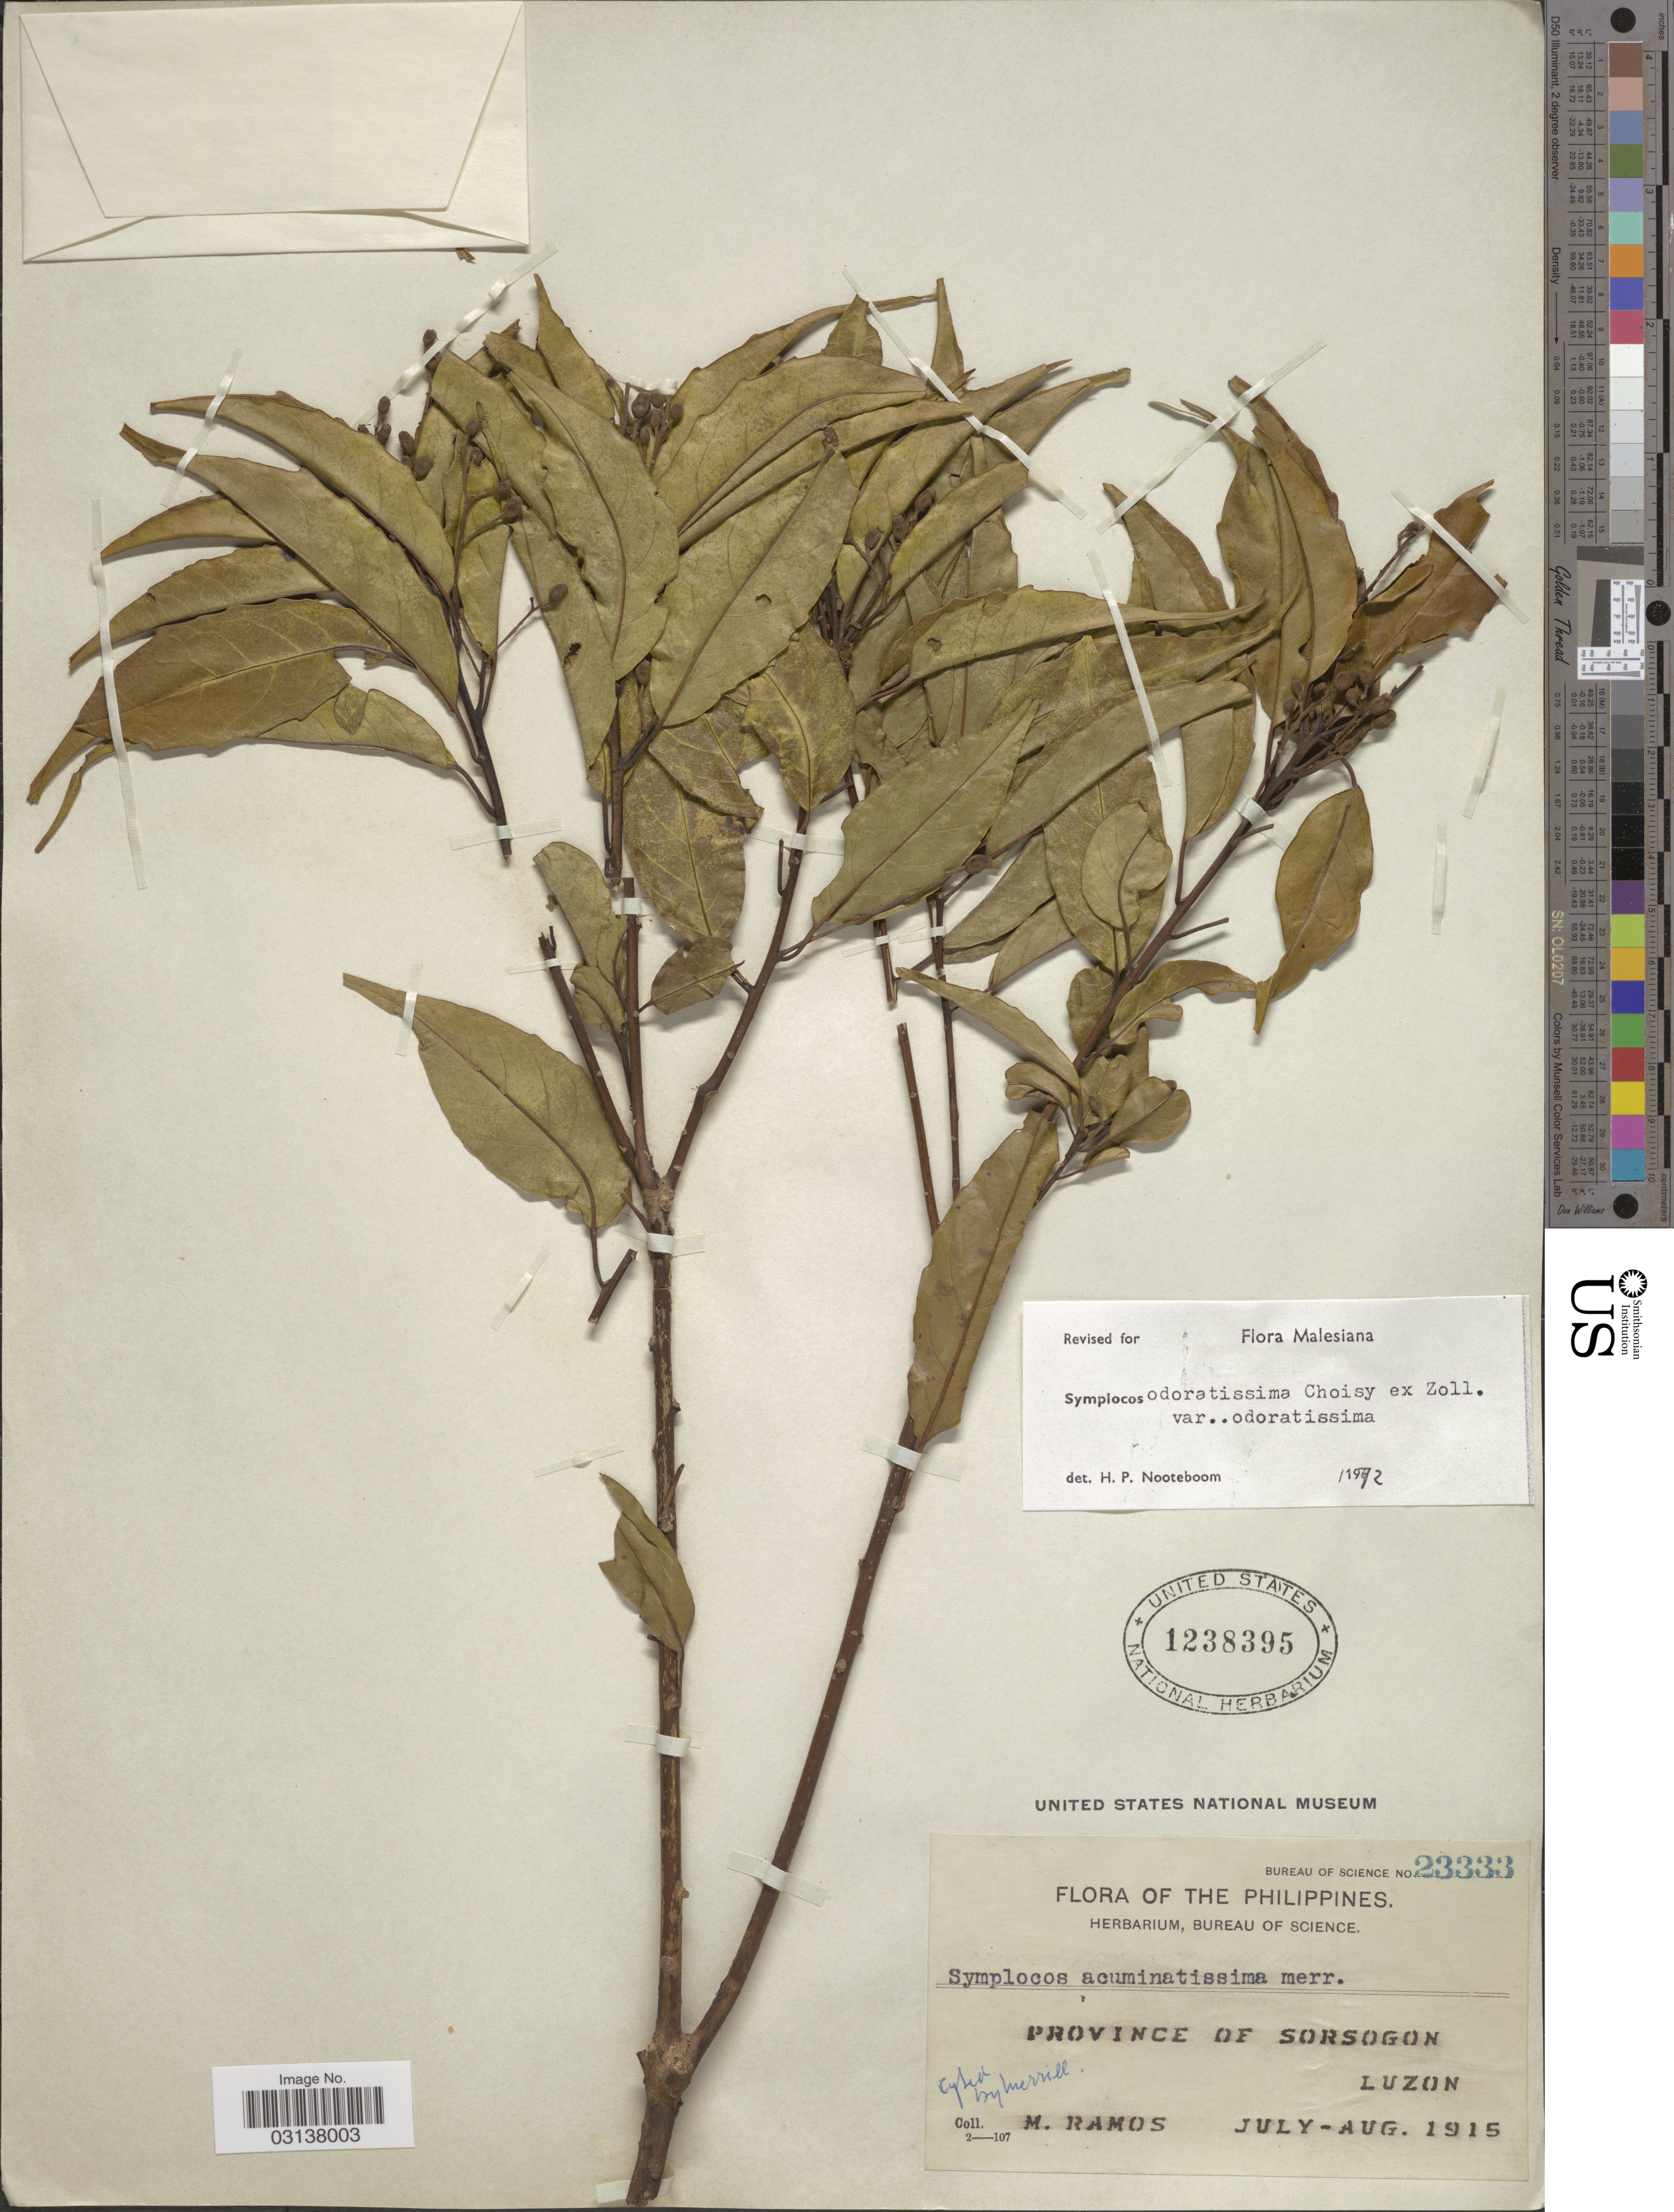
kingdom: Plantae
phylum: Tracheophyta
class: Magnoliopsida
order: Ericales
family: Symplocaceae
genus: Symplocos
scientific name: Symplocos odoratissima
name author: (Blume) Choisy ex Zoll.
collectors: M. Ramos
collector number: Bureau of Science 23333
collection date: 1915-07/1915-08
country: Philippines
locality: The Philippines. Province of Sorsogon, Luzon.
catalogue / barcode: US 1238395